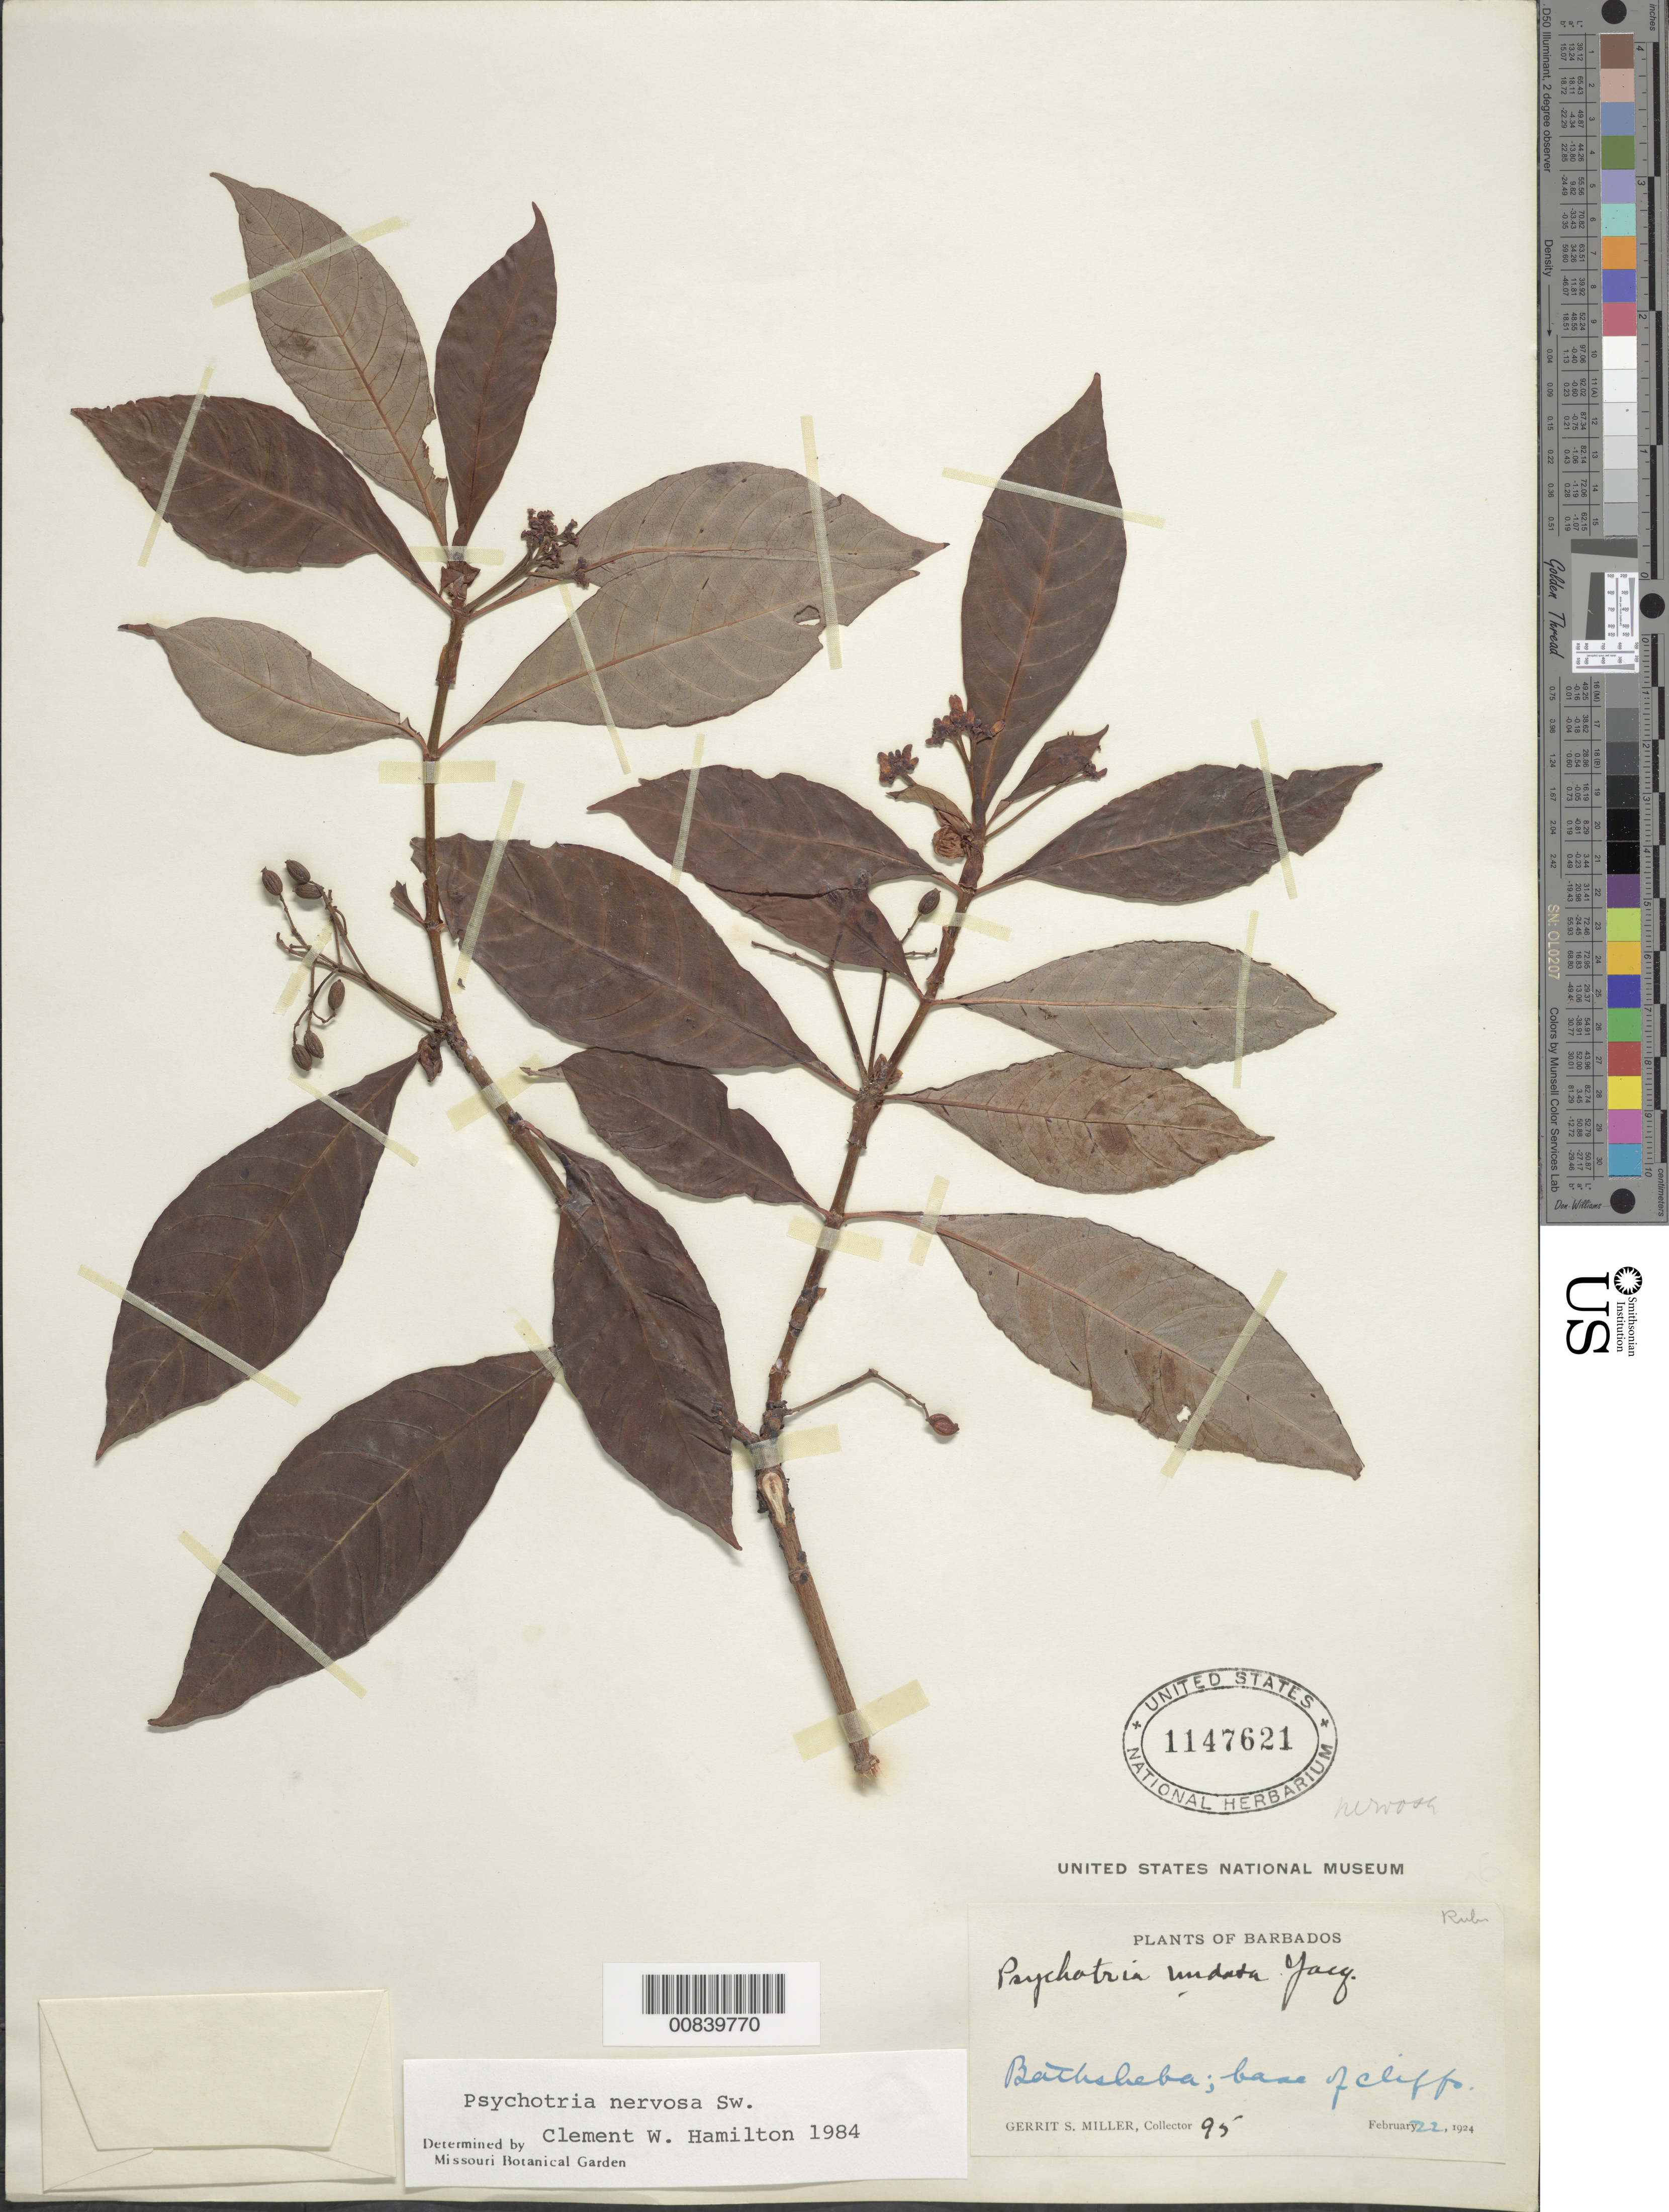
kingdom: Plantae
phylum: Tracheophyta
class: Magnoliopsida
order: Gentianales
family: Rubiaceae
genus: Psychotria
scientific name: Psychotria nervosa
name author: Sw.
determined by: Hamilton, C. W.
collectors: G. S. Miller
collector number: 95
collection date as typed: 22 Feb 1924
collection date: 1924-02-22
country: Barbados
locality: Bathsheba; base of cliffs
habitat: Base of cliffs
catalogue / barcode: US 1147621